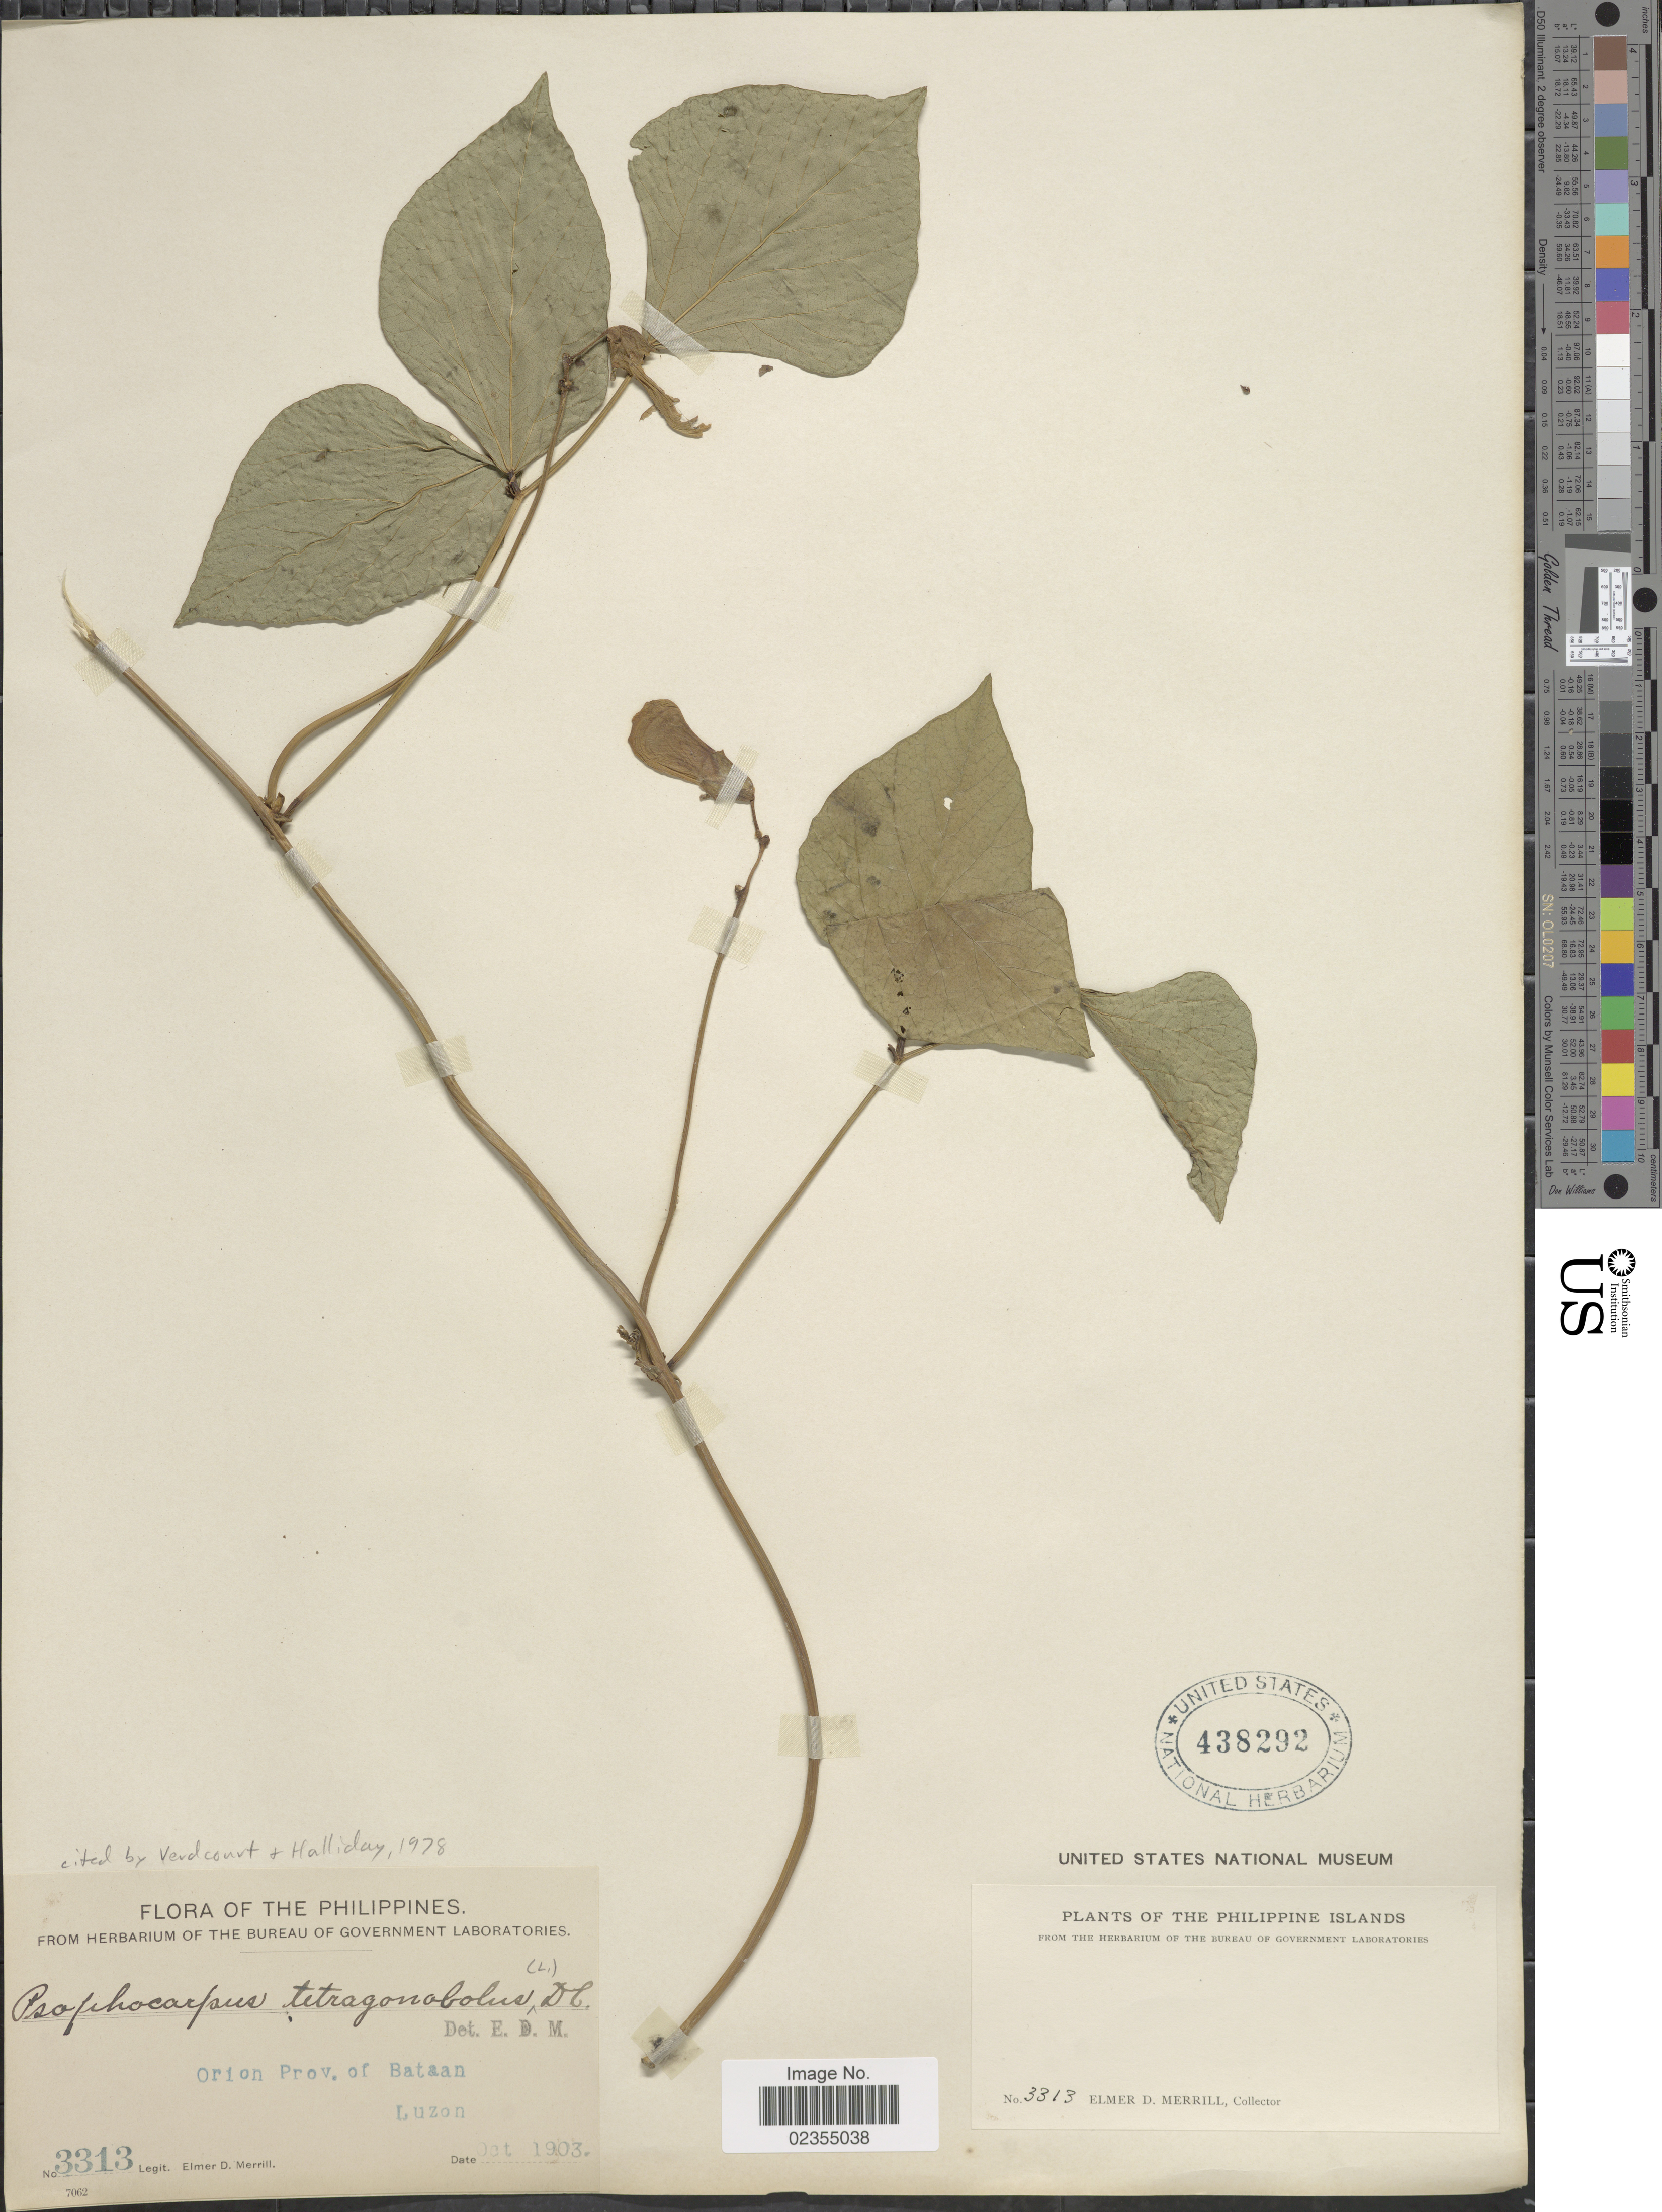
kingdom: Plantae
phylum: Tracheophyta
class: Magnoliopsida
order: Fabales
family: Fabaceae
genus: Psophocarpus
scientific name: Psophocarpus tetragonolobus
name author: (L.) DC.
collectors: E. D. Merrill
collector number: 3313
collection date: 1903-10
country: Philippines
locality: Orion Prov. of Bataan, Luzon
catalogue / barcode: US 438292